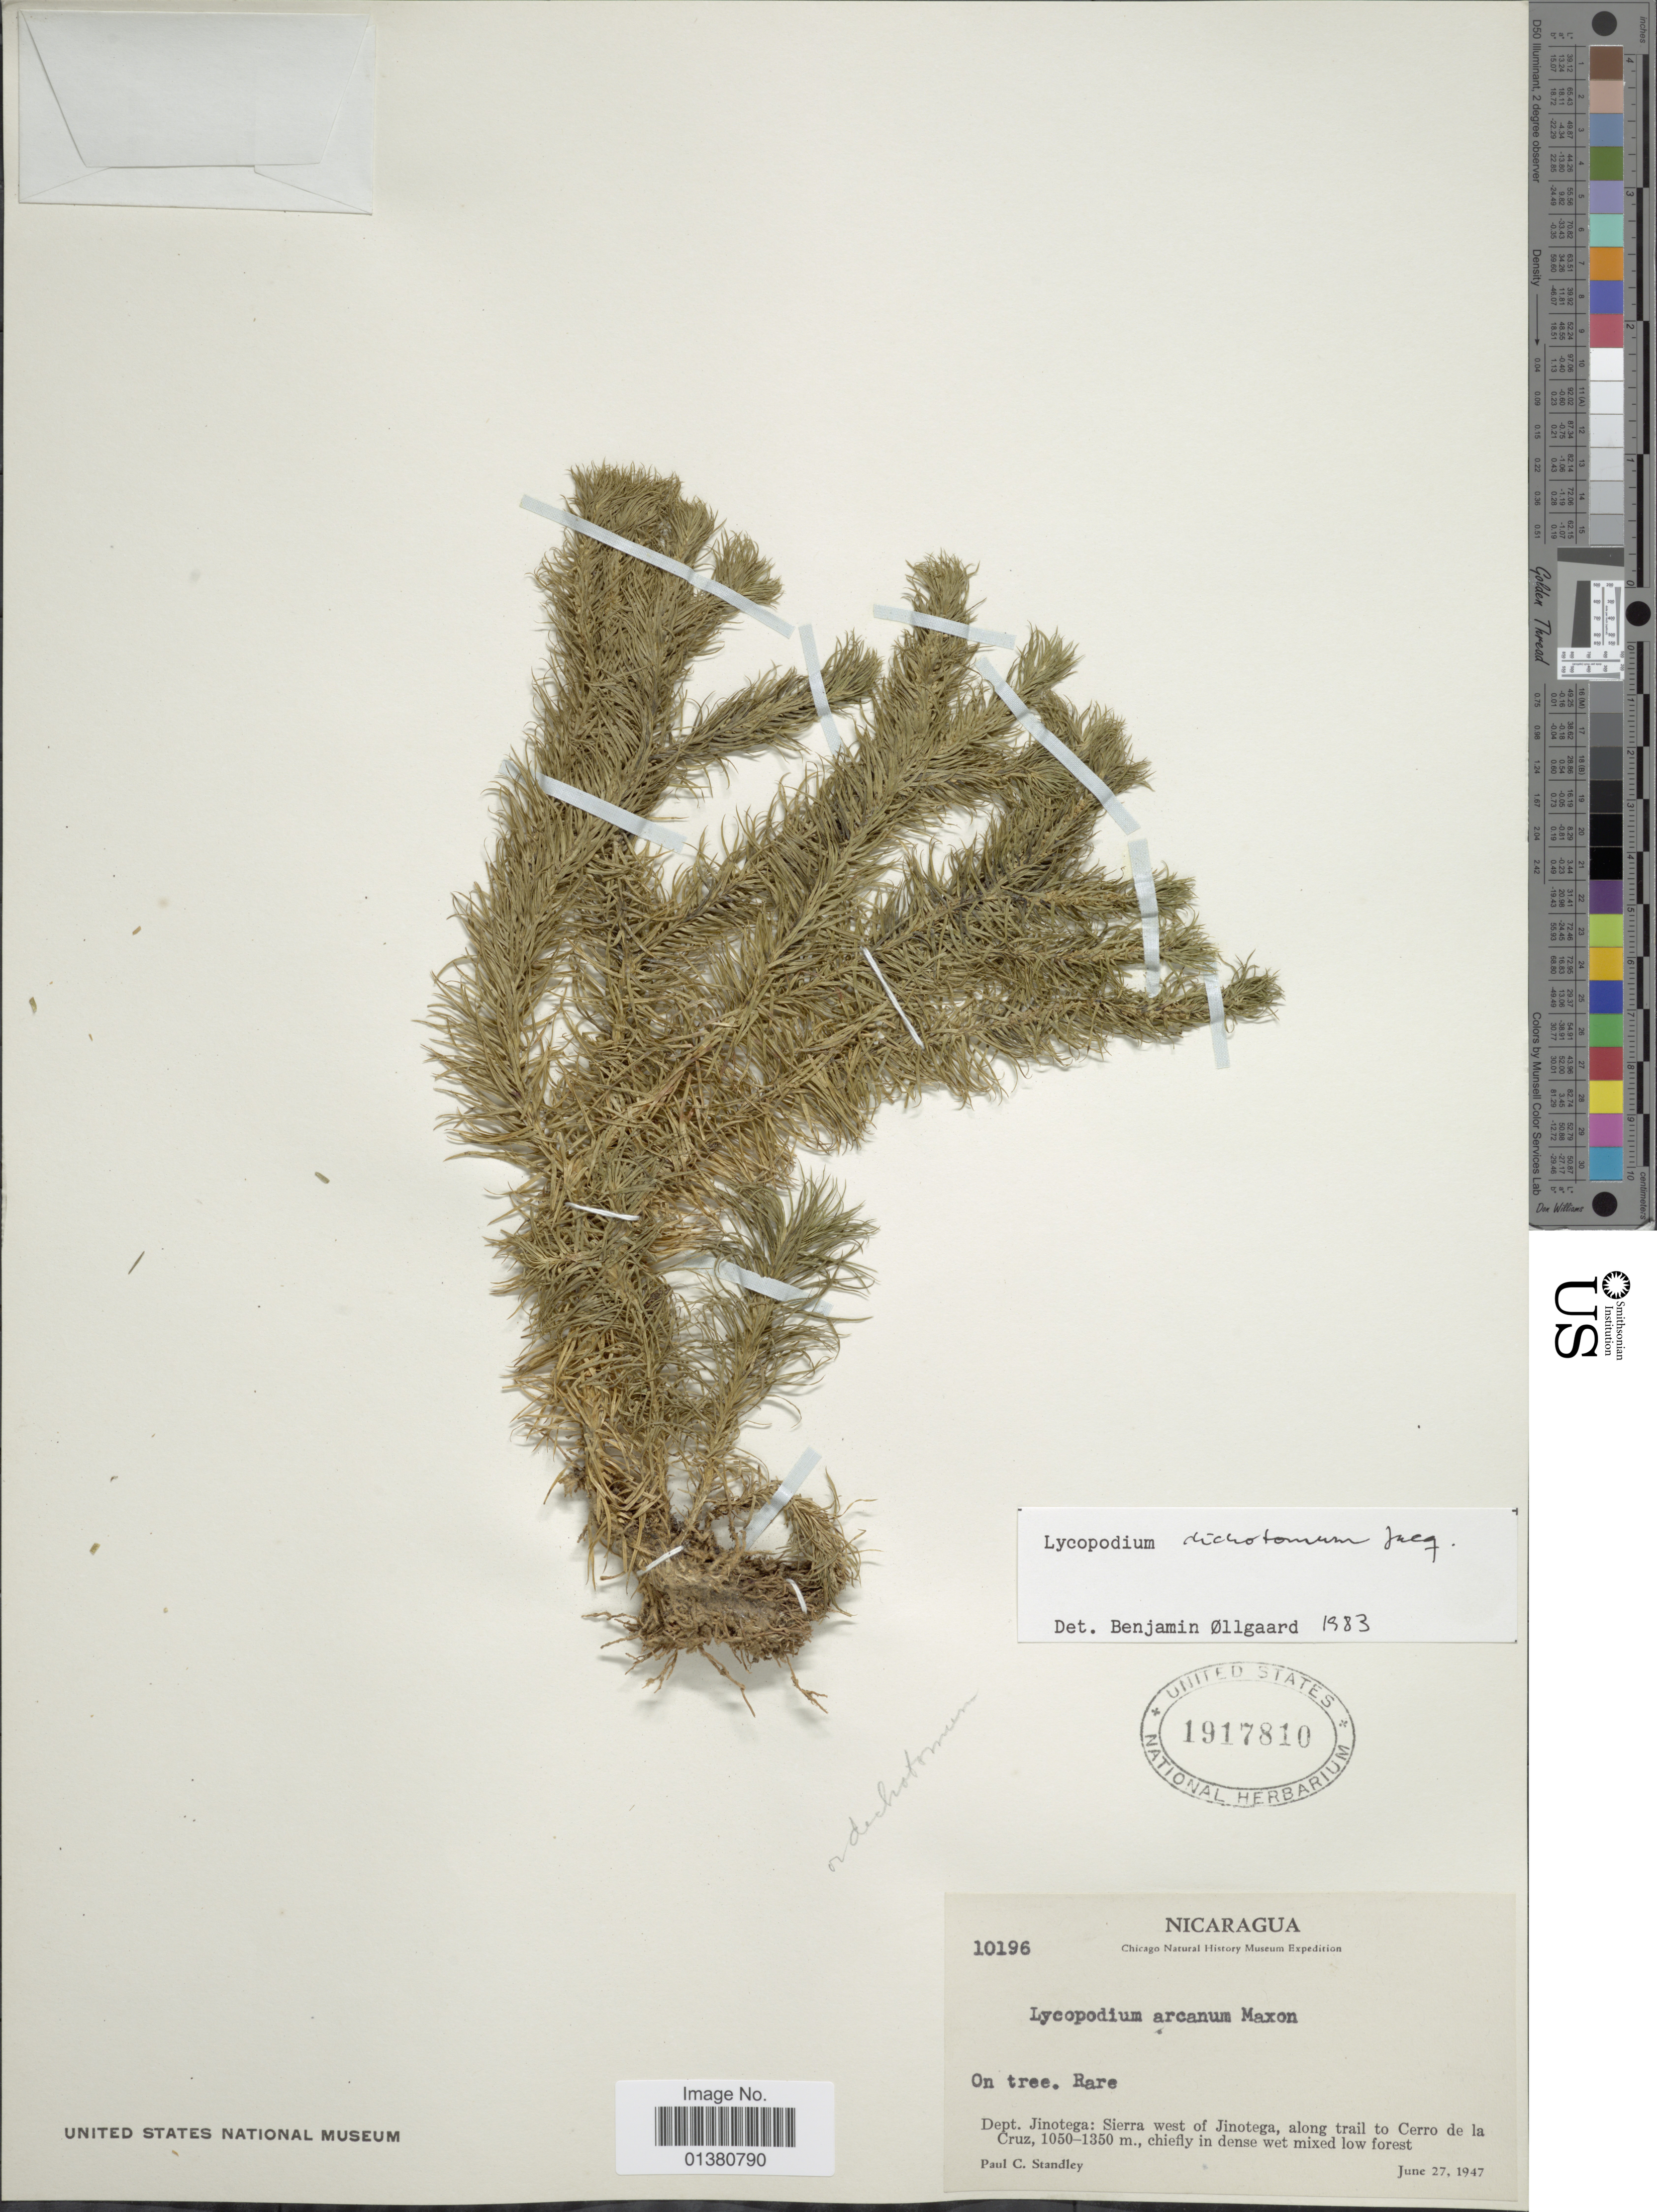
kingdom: Plantae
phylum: Tracheophyta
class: Lycopodiopsida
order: Lycopodiales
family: Lycopodiaceae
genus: Phlegmariurus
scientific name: Phlegmariurus dichotomus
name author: (Jacq.) W.H. Wagner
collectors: P. C. Standley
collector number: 10196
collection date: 1947-06-27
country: Nicaragua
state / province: Jinotega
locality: Dept. Jinotega: Sierra west of Jinotega, along trail to Cerro de la Cruz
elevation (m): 1050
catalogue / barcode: US 1917810